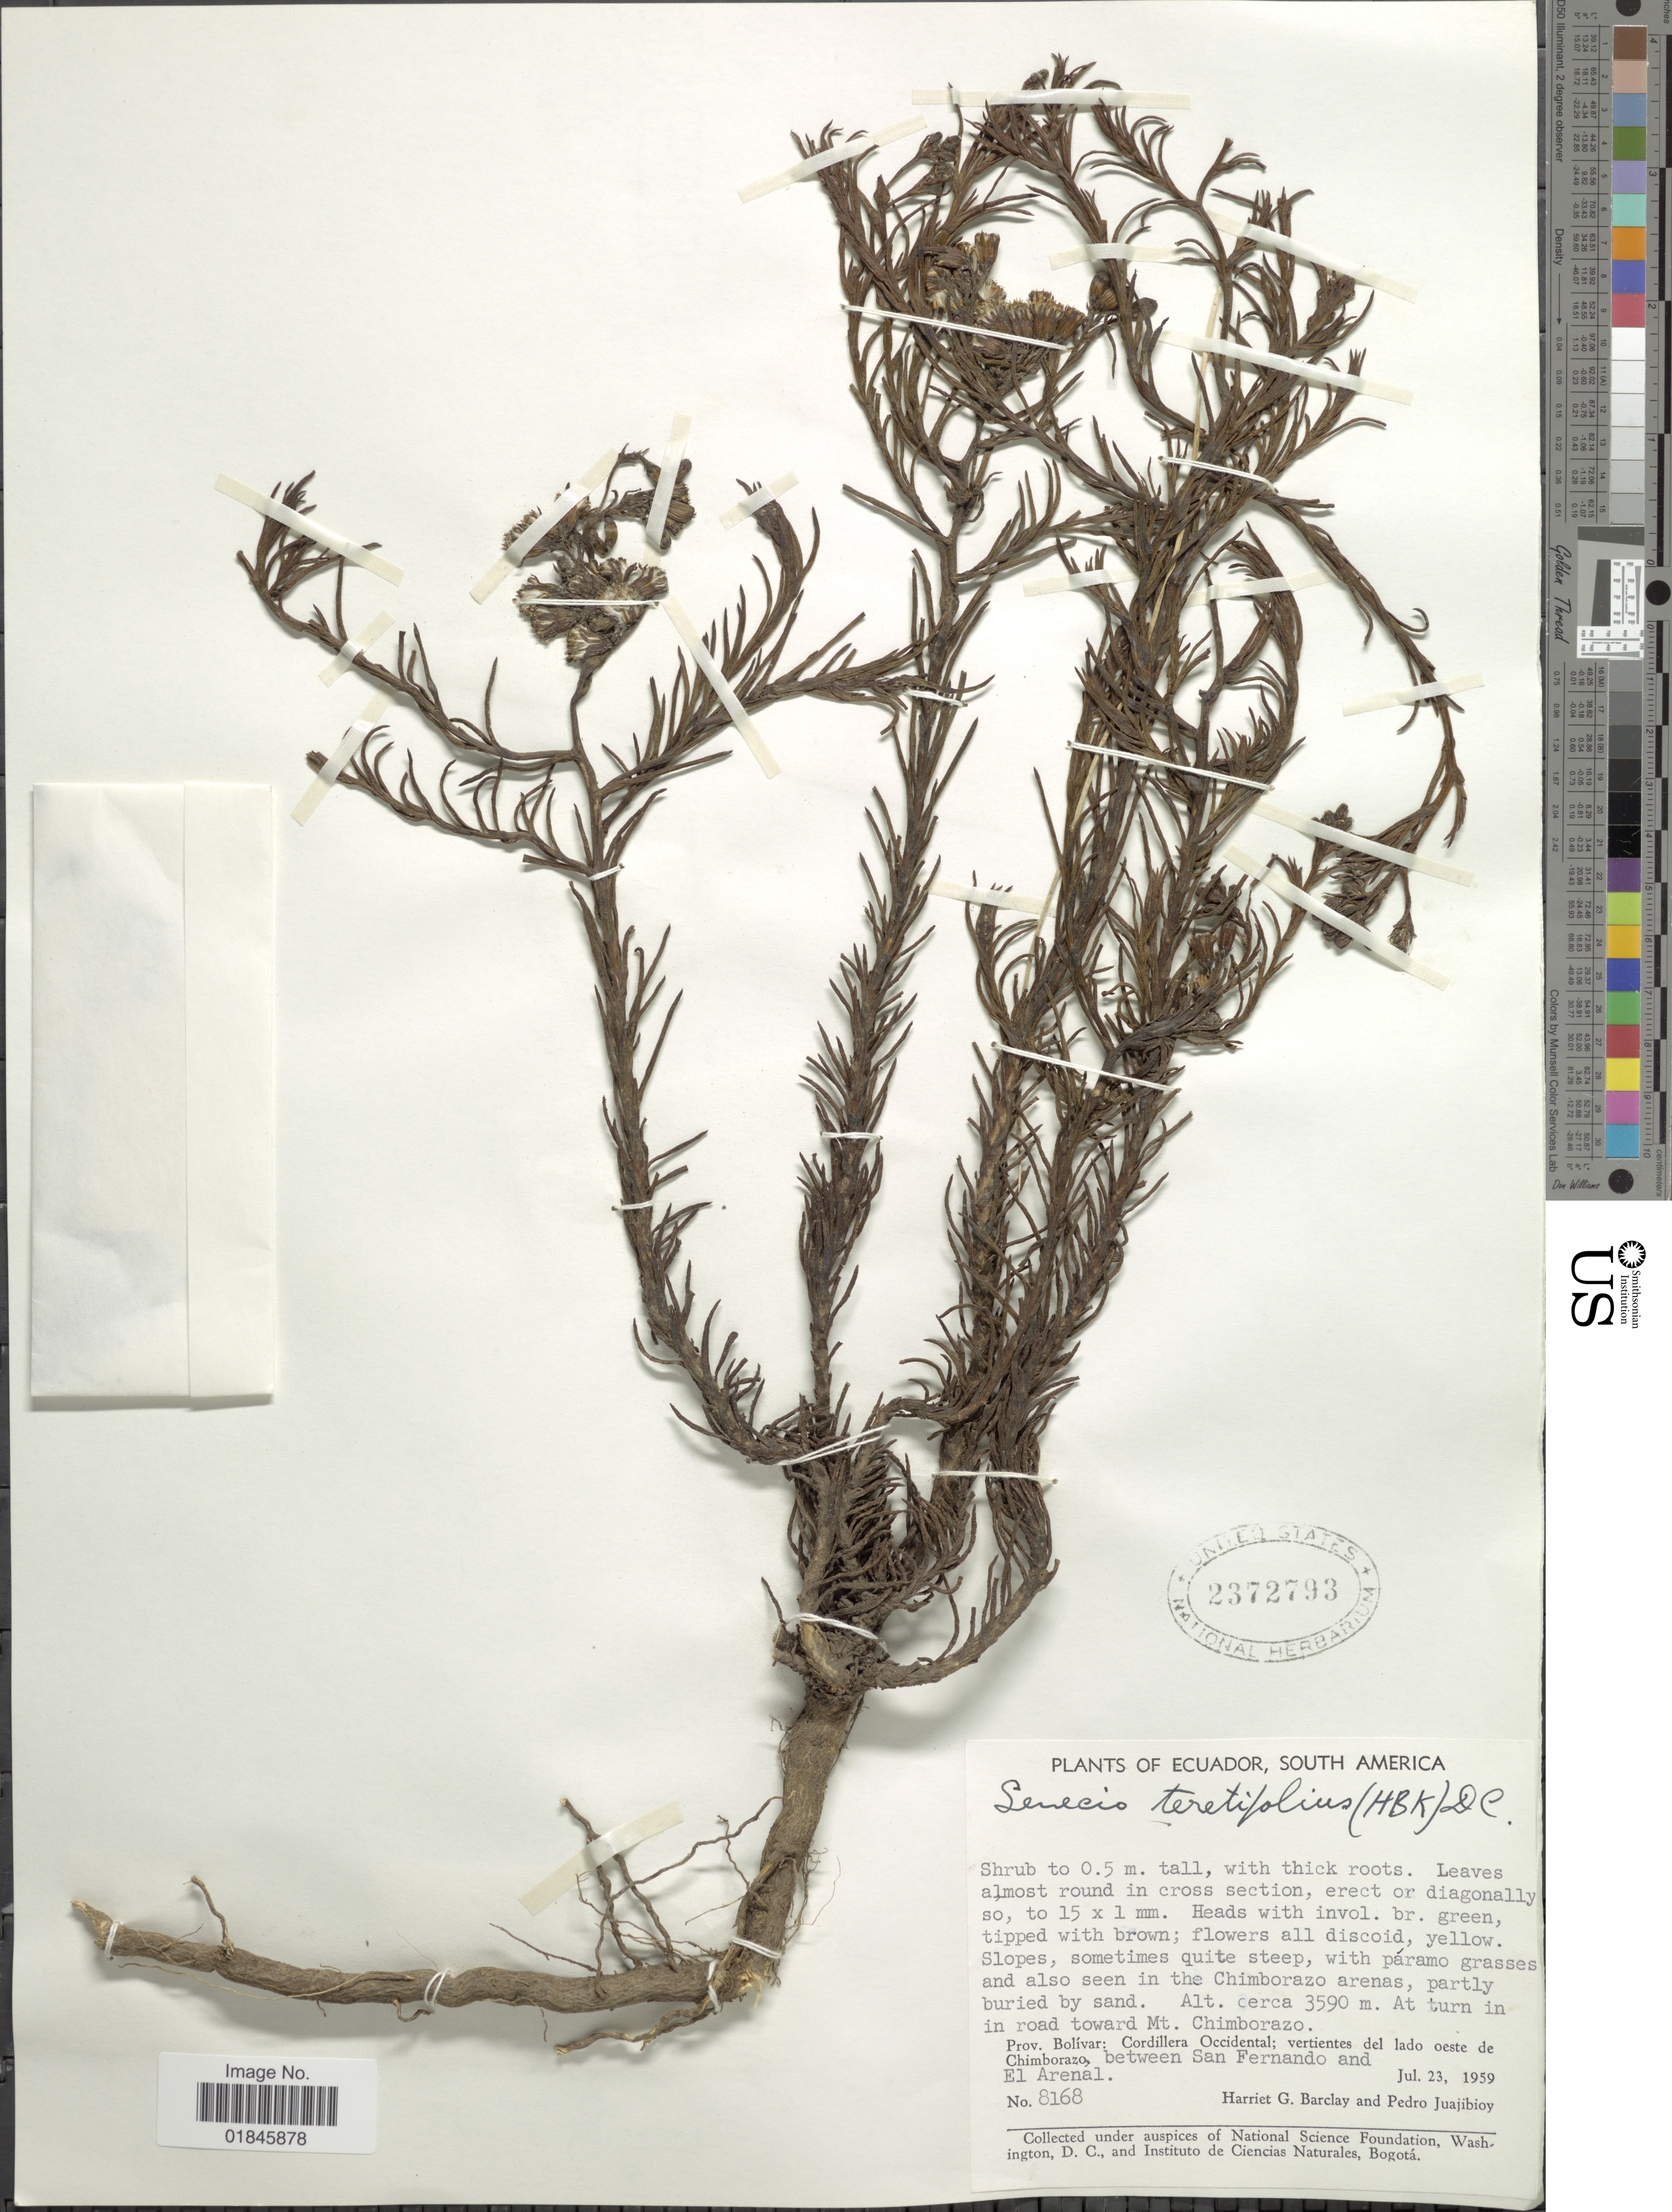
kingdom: Plantae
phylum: Tracheophyta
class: Magnoliopsida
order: Asterales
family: Asteraceae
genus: Pentacalia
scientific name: Pentacalia teretifolia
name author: (Kunth) Cuatrec.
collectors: H. G. Barclay & P. Juajibioy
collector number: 8168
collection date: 1959-07-23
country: Ecuador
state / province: Bolívar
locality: At turn in in road toward Mt. Chimborazo. Prov. Bolívar: Cordillera Occidental; vertientes del lado oeste de Chimborazo, between San Fernando and El Arenal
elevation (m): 3590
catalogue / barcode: US 2372793